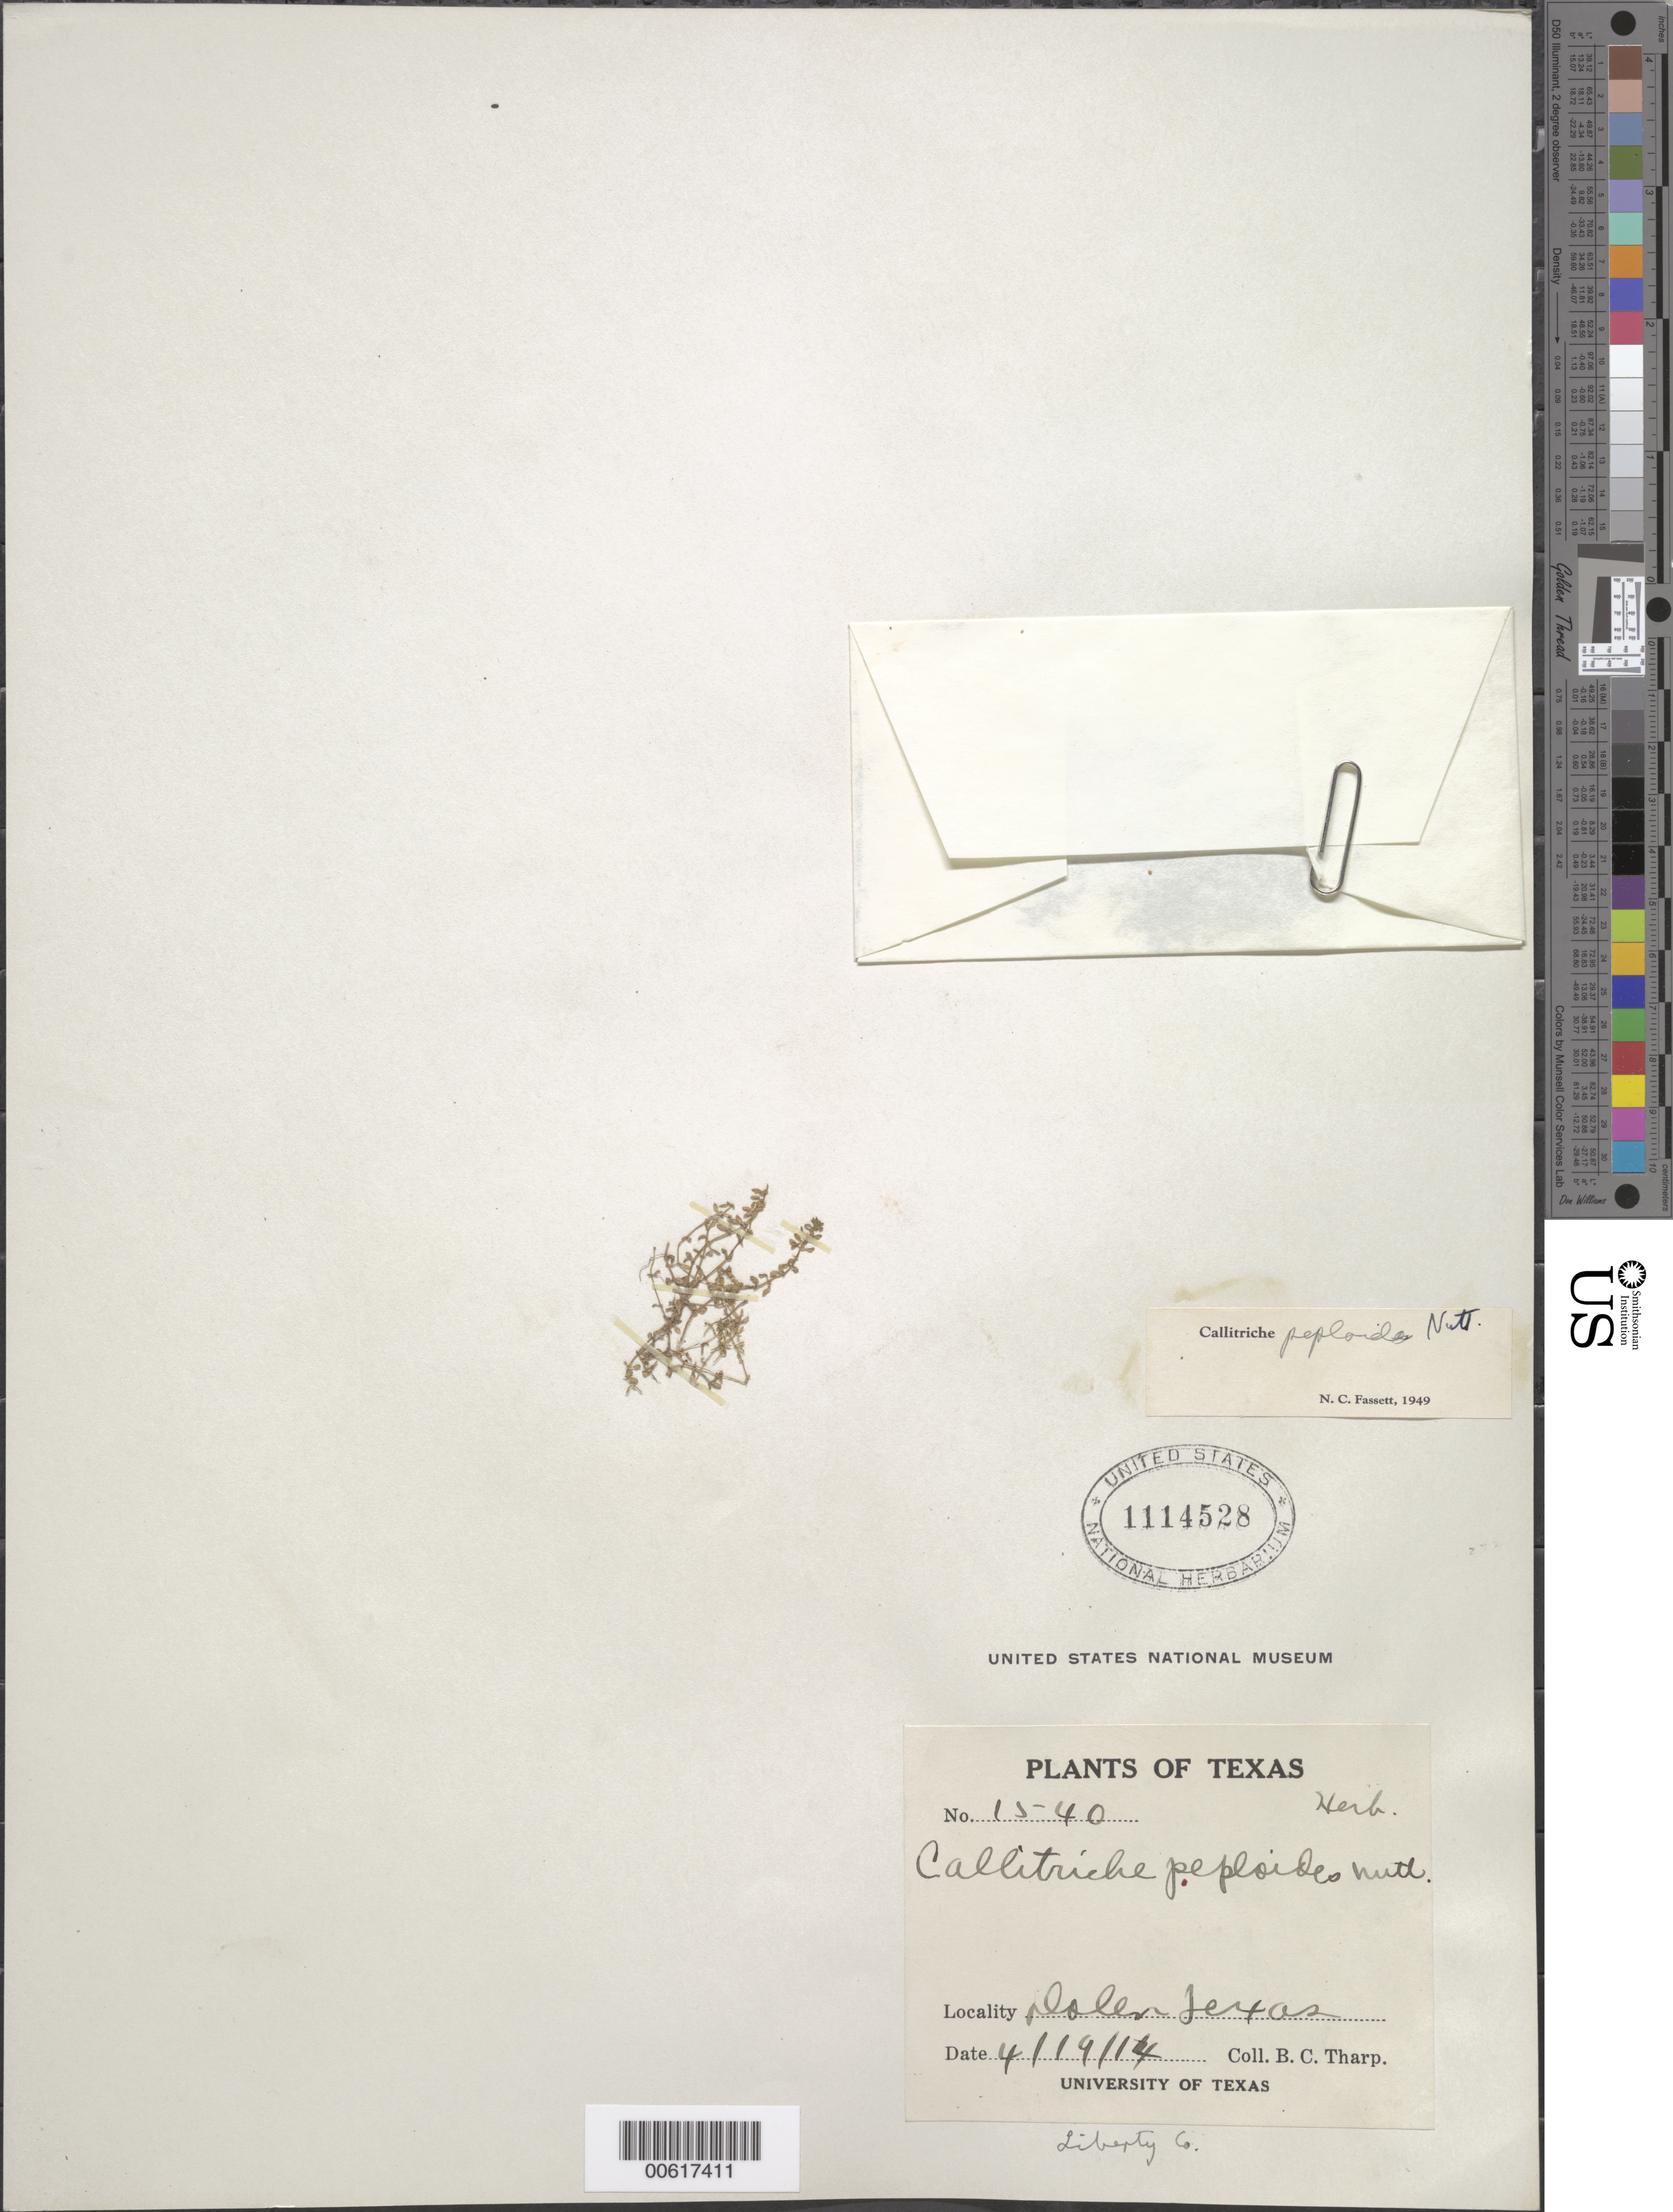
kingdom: Plantae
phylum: Tracheophyta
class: Magnoliopsida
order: Lamiales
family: Plantaginaceae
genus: Callitriche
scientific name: Callitriche peploides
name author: Nutt.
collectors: B. C. Tharp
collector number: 1540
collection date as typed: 19 Apr 1914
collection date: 1914-04-19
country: United States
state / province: Texas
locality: Dolen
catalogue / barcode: US 1114528